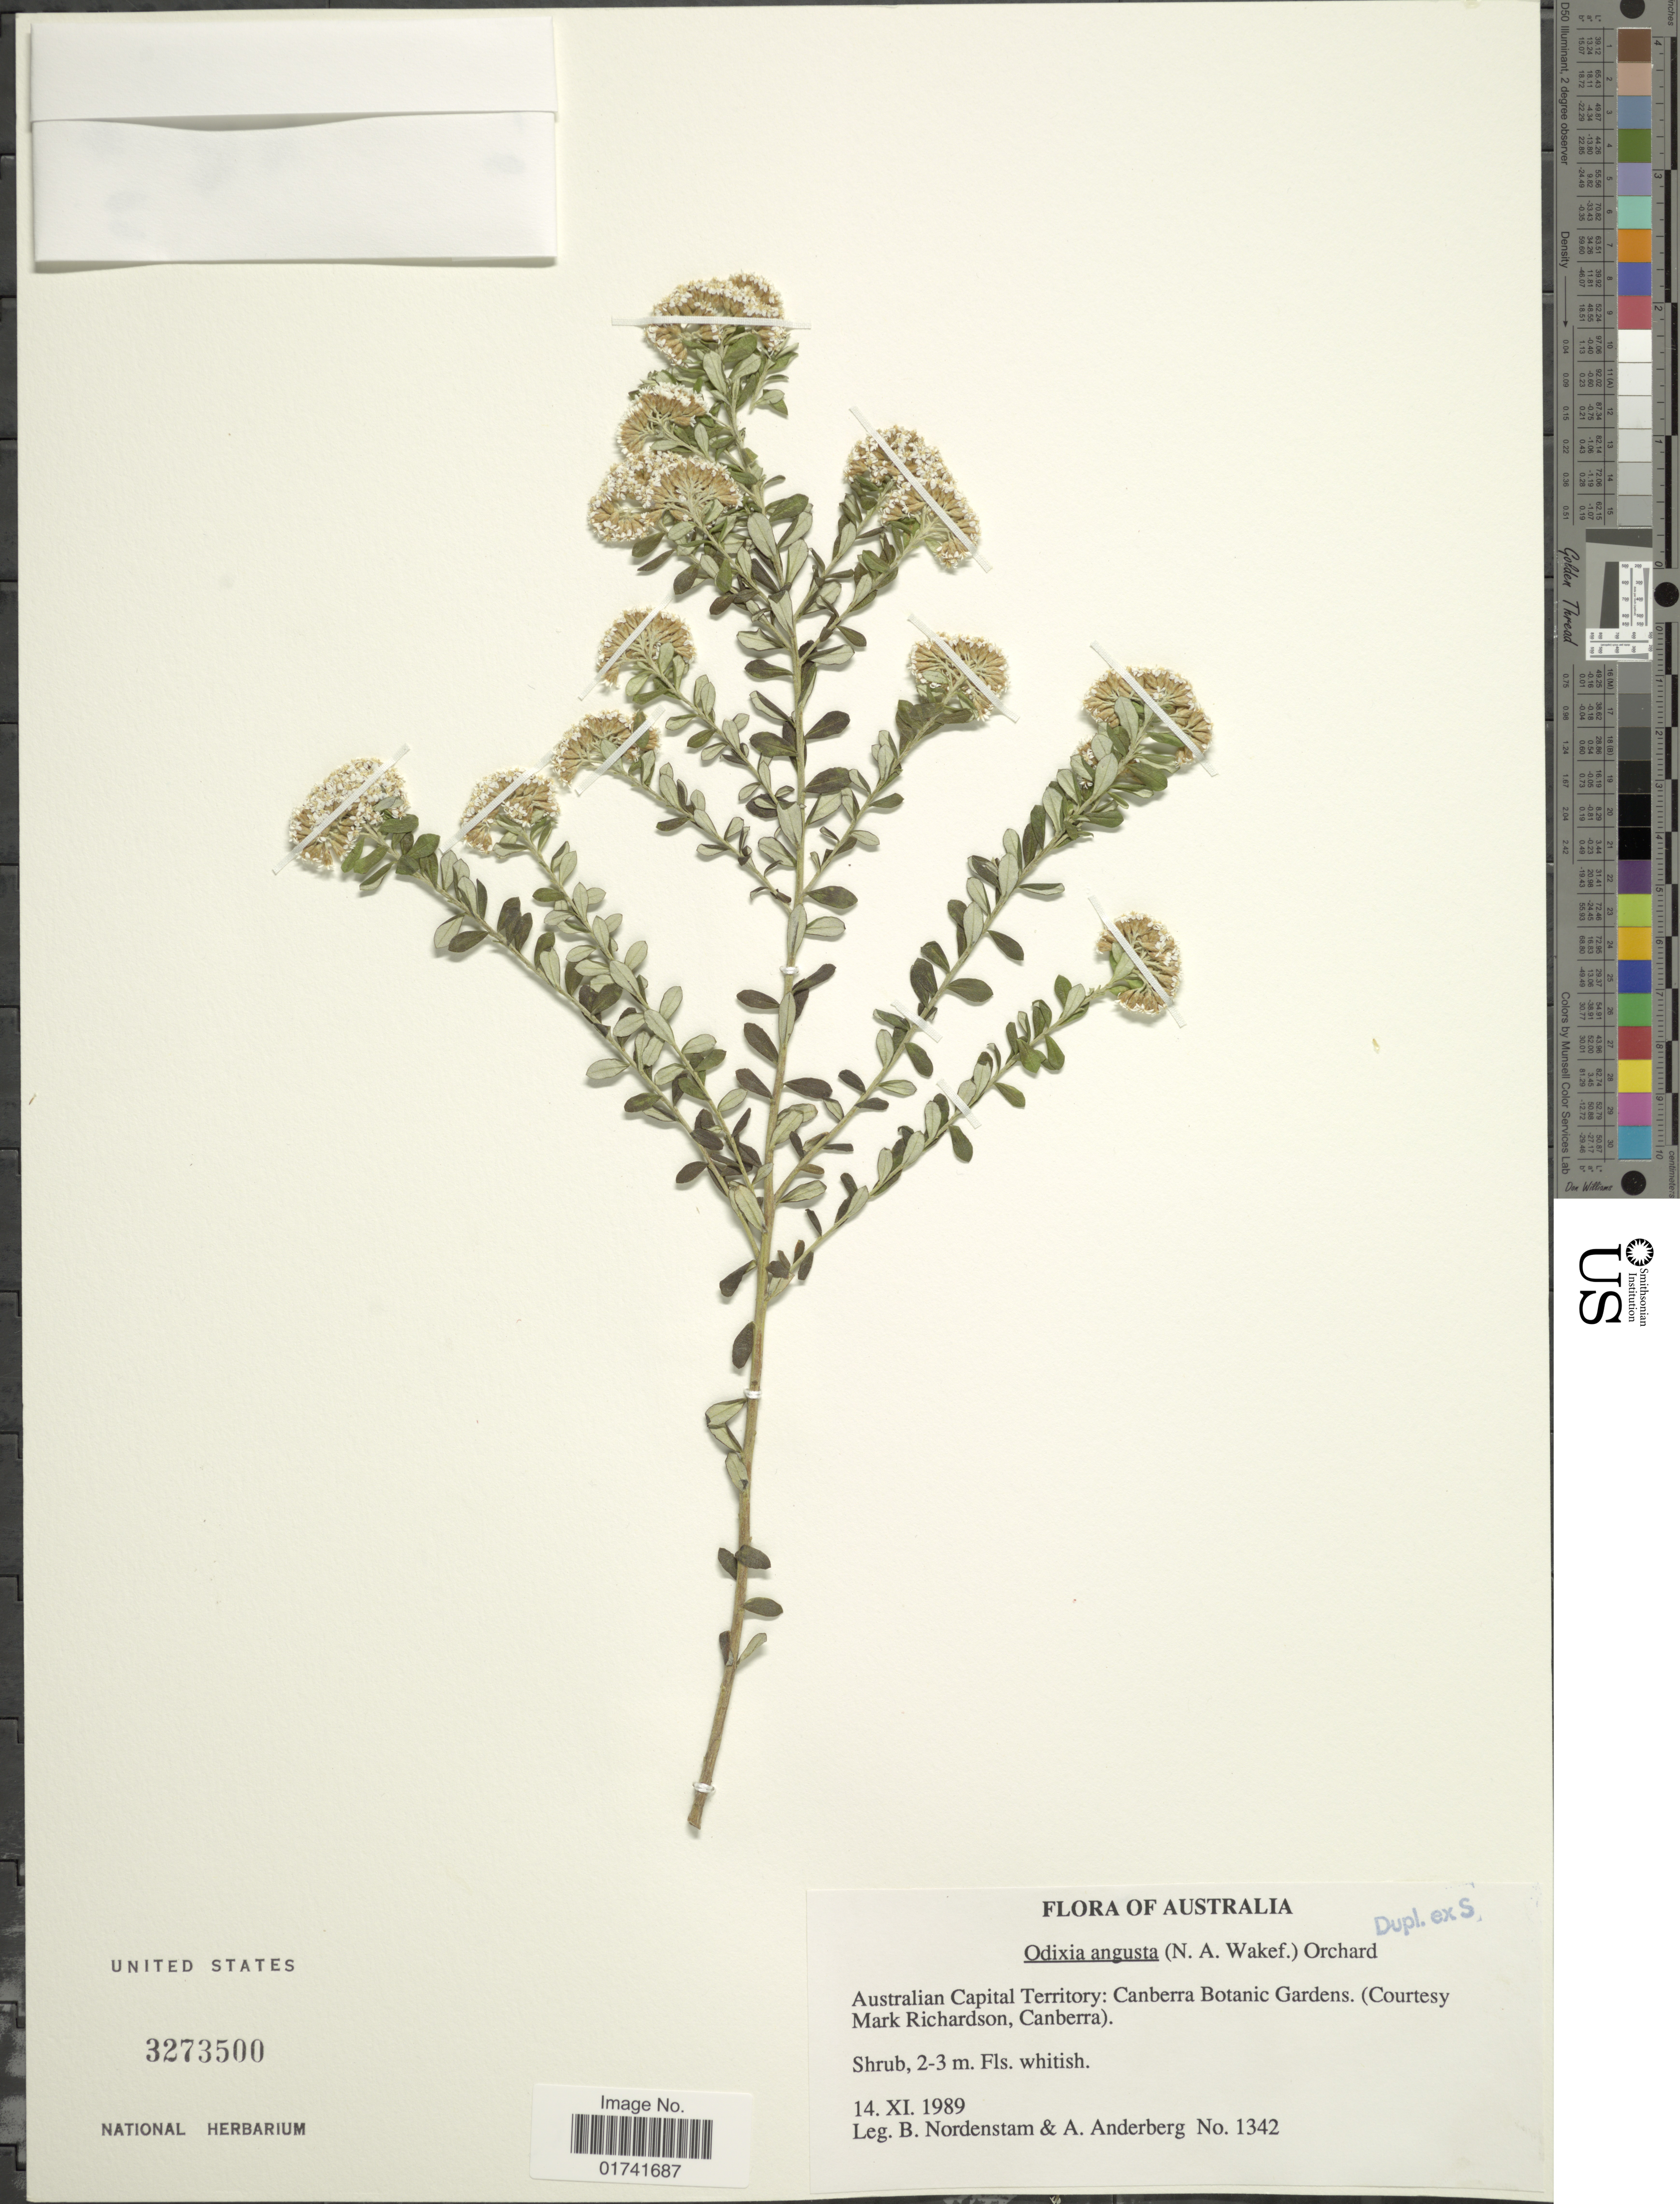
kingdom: Plantae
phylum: Tracheophyta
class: Magnoliopsida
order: Asterales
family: Asteraceae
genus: Odixia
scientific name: Odixia angusta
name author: (N.A. Wakef.) Orchard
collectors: B. Nordenstam & A. A. Anderberg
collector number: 1342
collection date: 1989-11-14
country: Australia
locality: Australian Capital Territory: Canberra Botanic Gardens (Courtesy Mark Richardson, Canberra).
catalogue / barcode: US 3273500